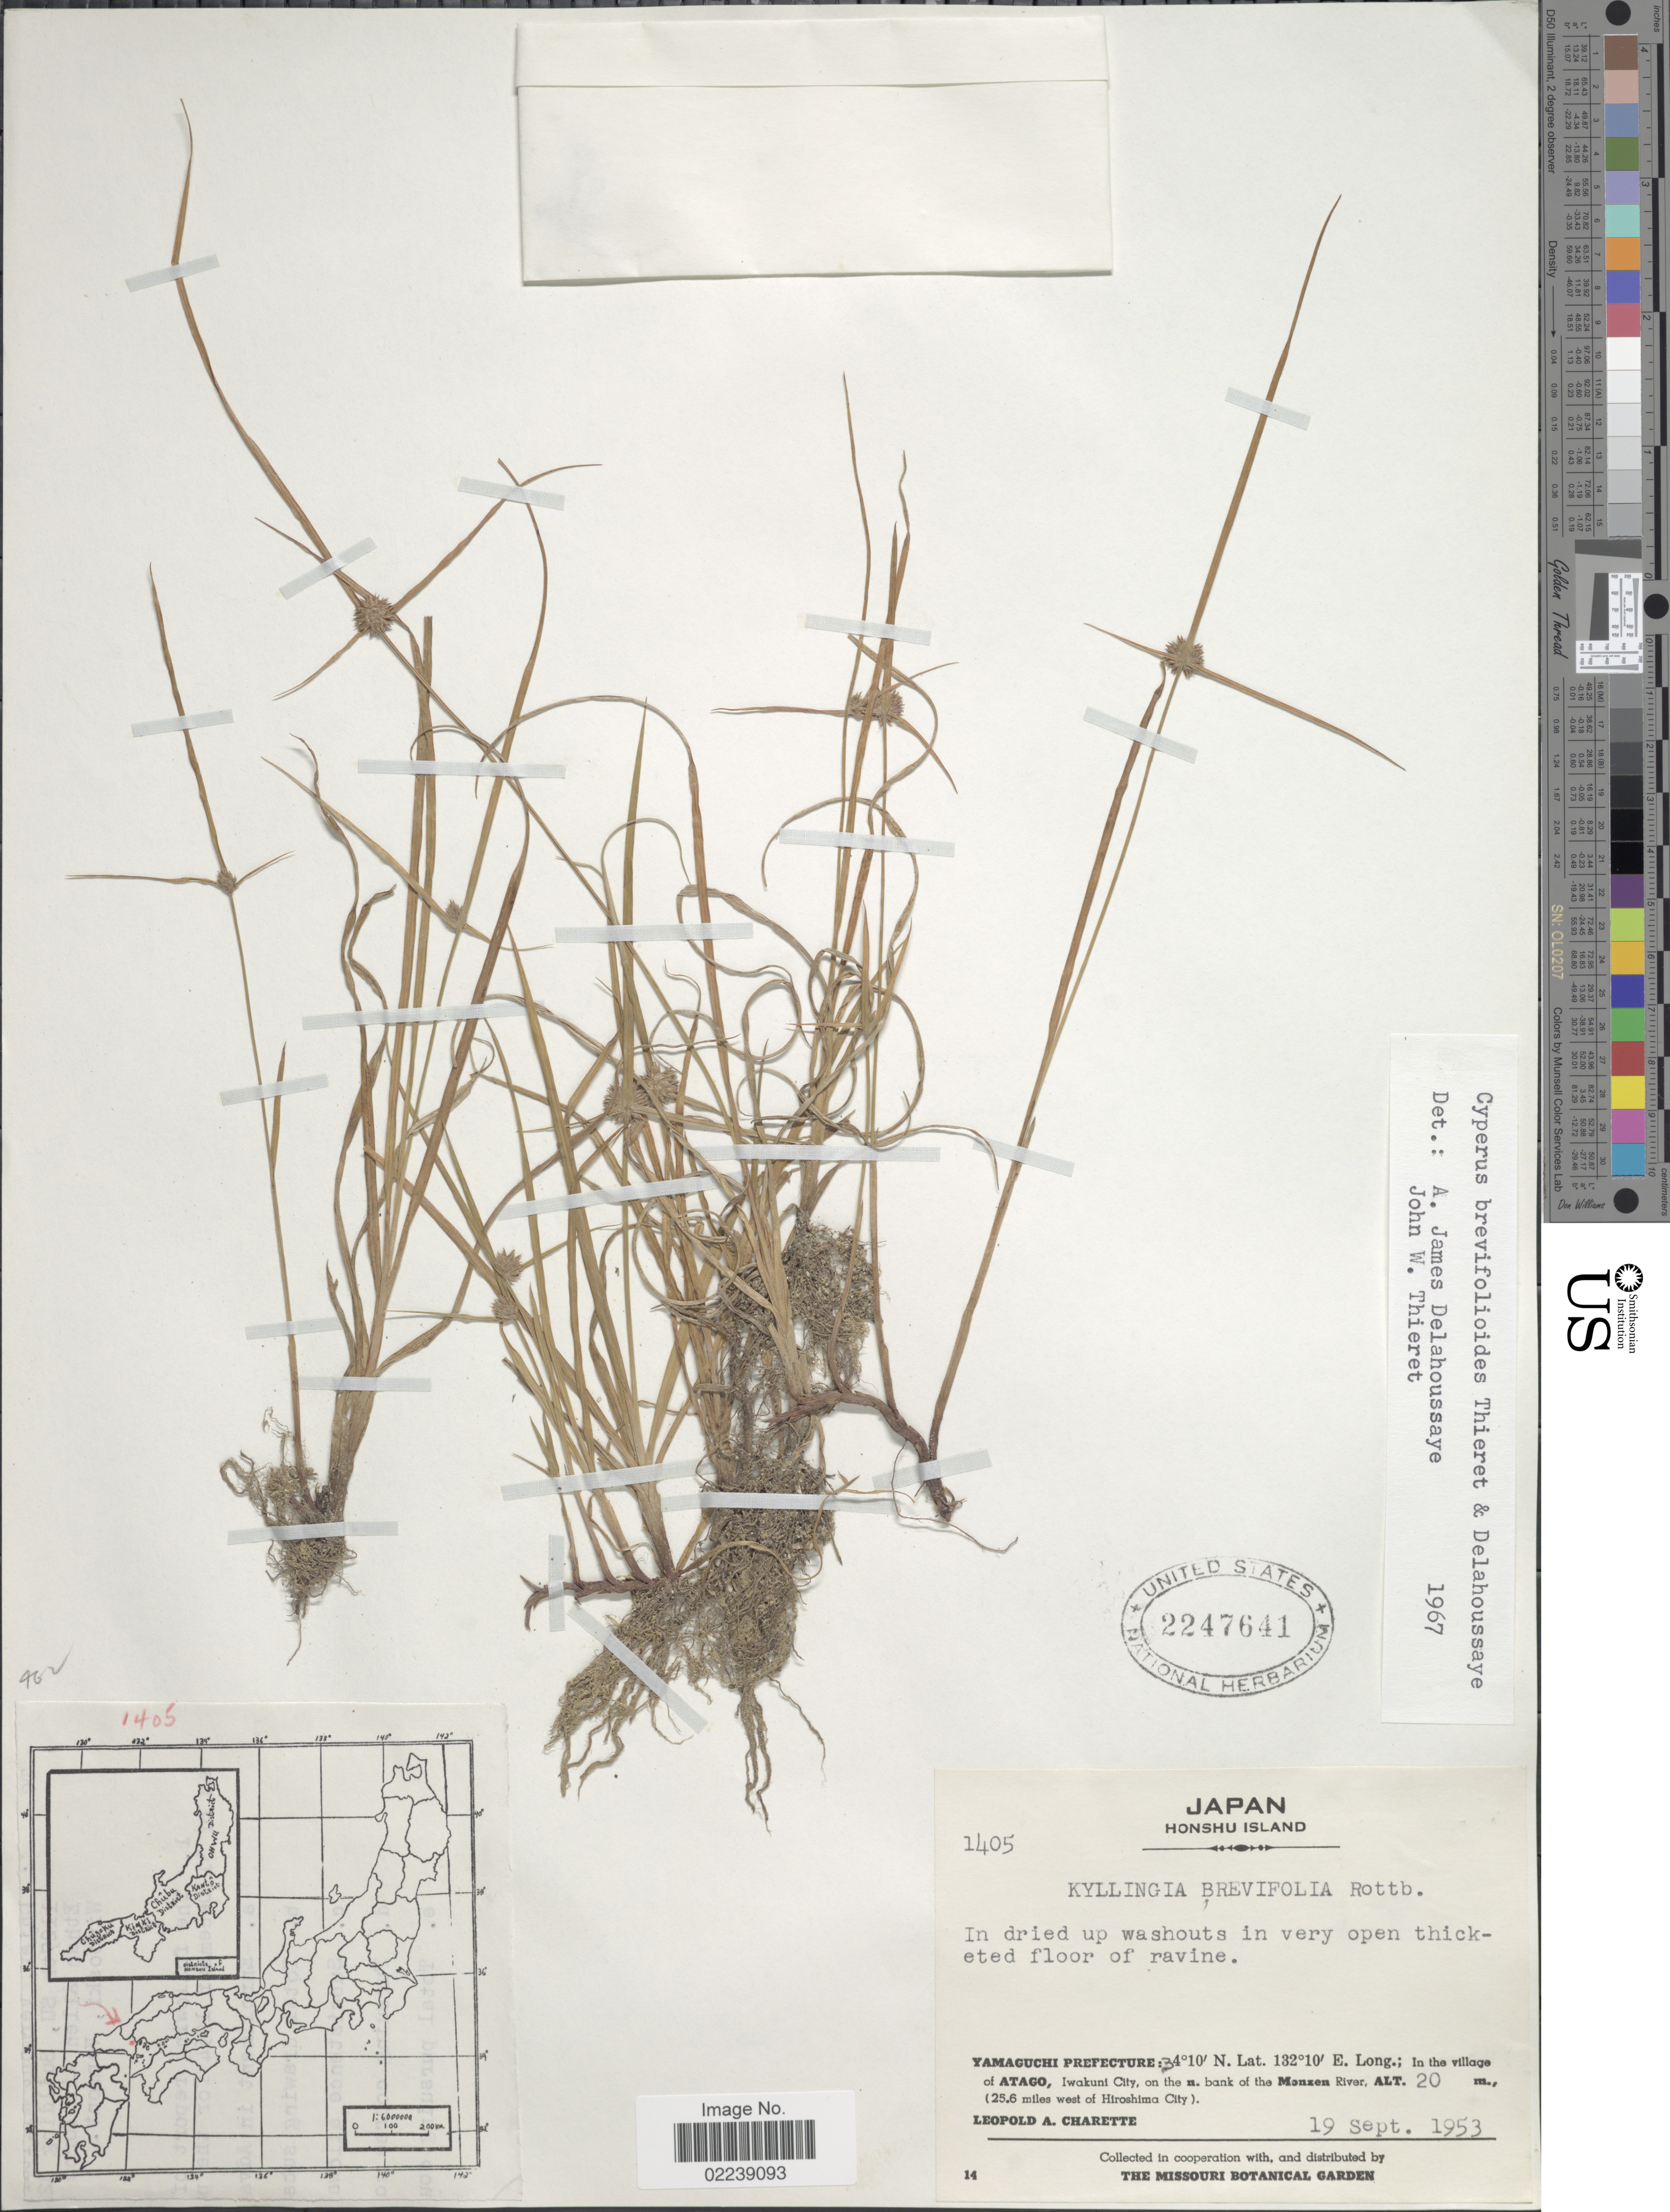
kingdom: Plantae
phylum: Tracheophyta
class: Liliopsida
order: Poales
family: Cyperaceae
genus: Cyperus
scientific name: Cyperus brevifolioides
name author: Thieret & Delahouss.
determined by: Strong, M. T., (US), Smithsonian Institution - National Museum of Natural History (UNITED STATES)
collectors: L. A. Charette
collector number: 1405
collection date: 1953-09-19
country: Japan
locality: Honshu Island. Yamaguchi OPrefecture; in the village of Atago, Iwakuni City, on the n. bank of the Monzen River ( 25.6 miles west of Hiroshima City)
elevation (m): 20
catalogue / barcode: US 2247641